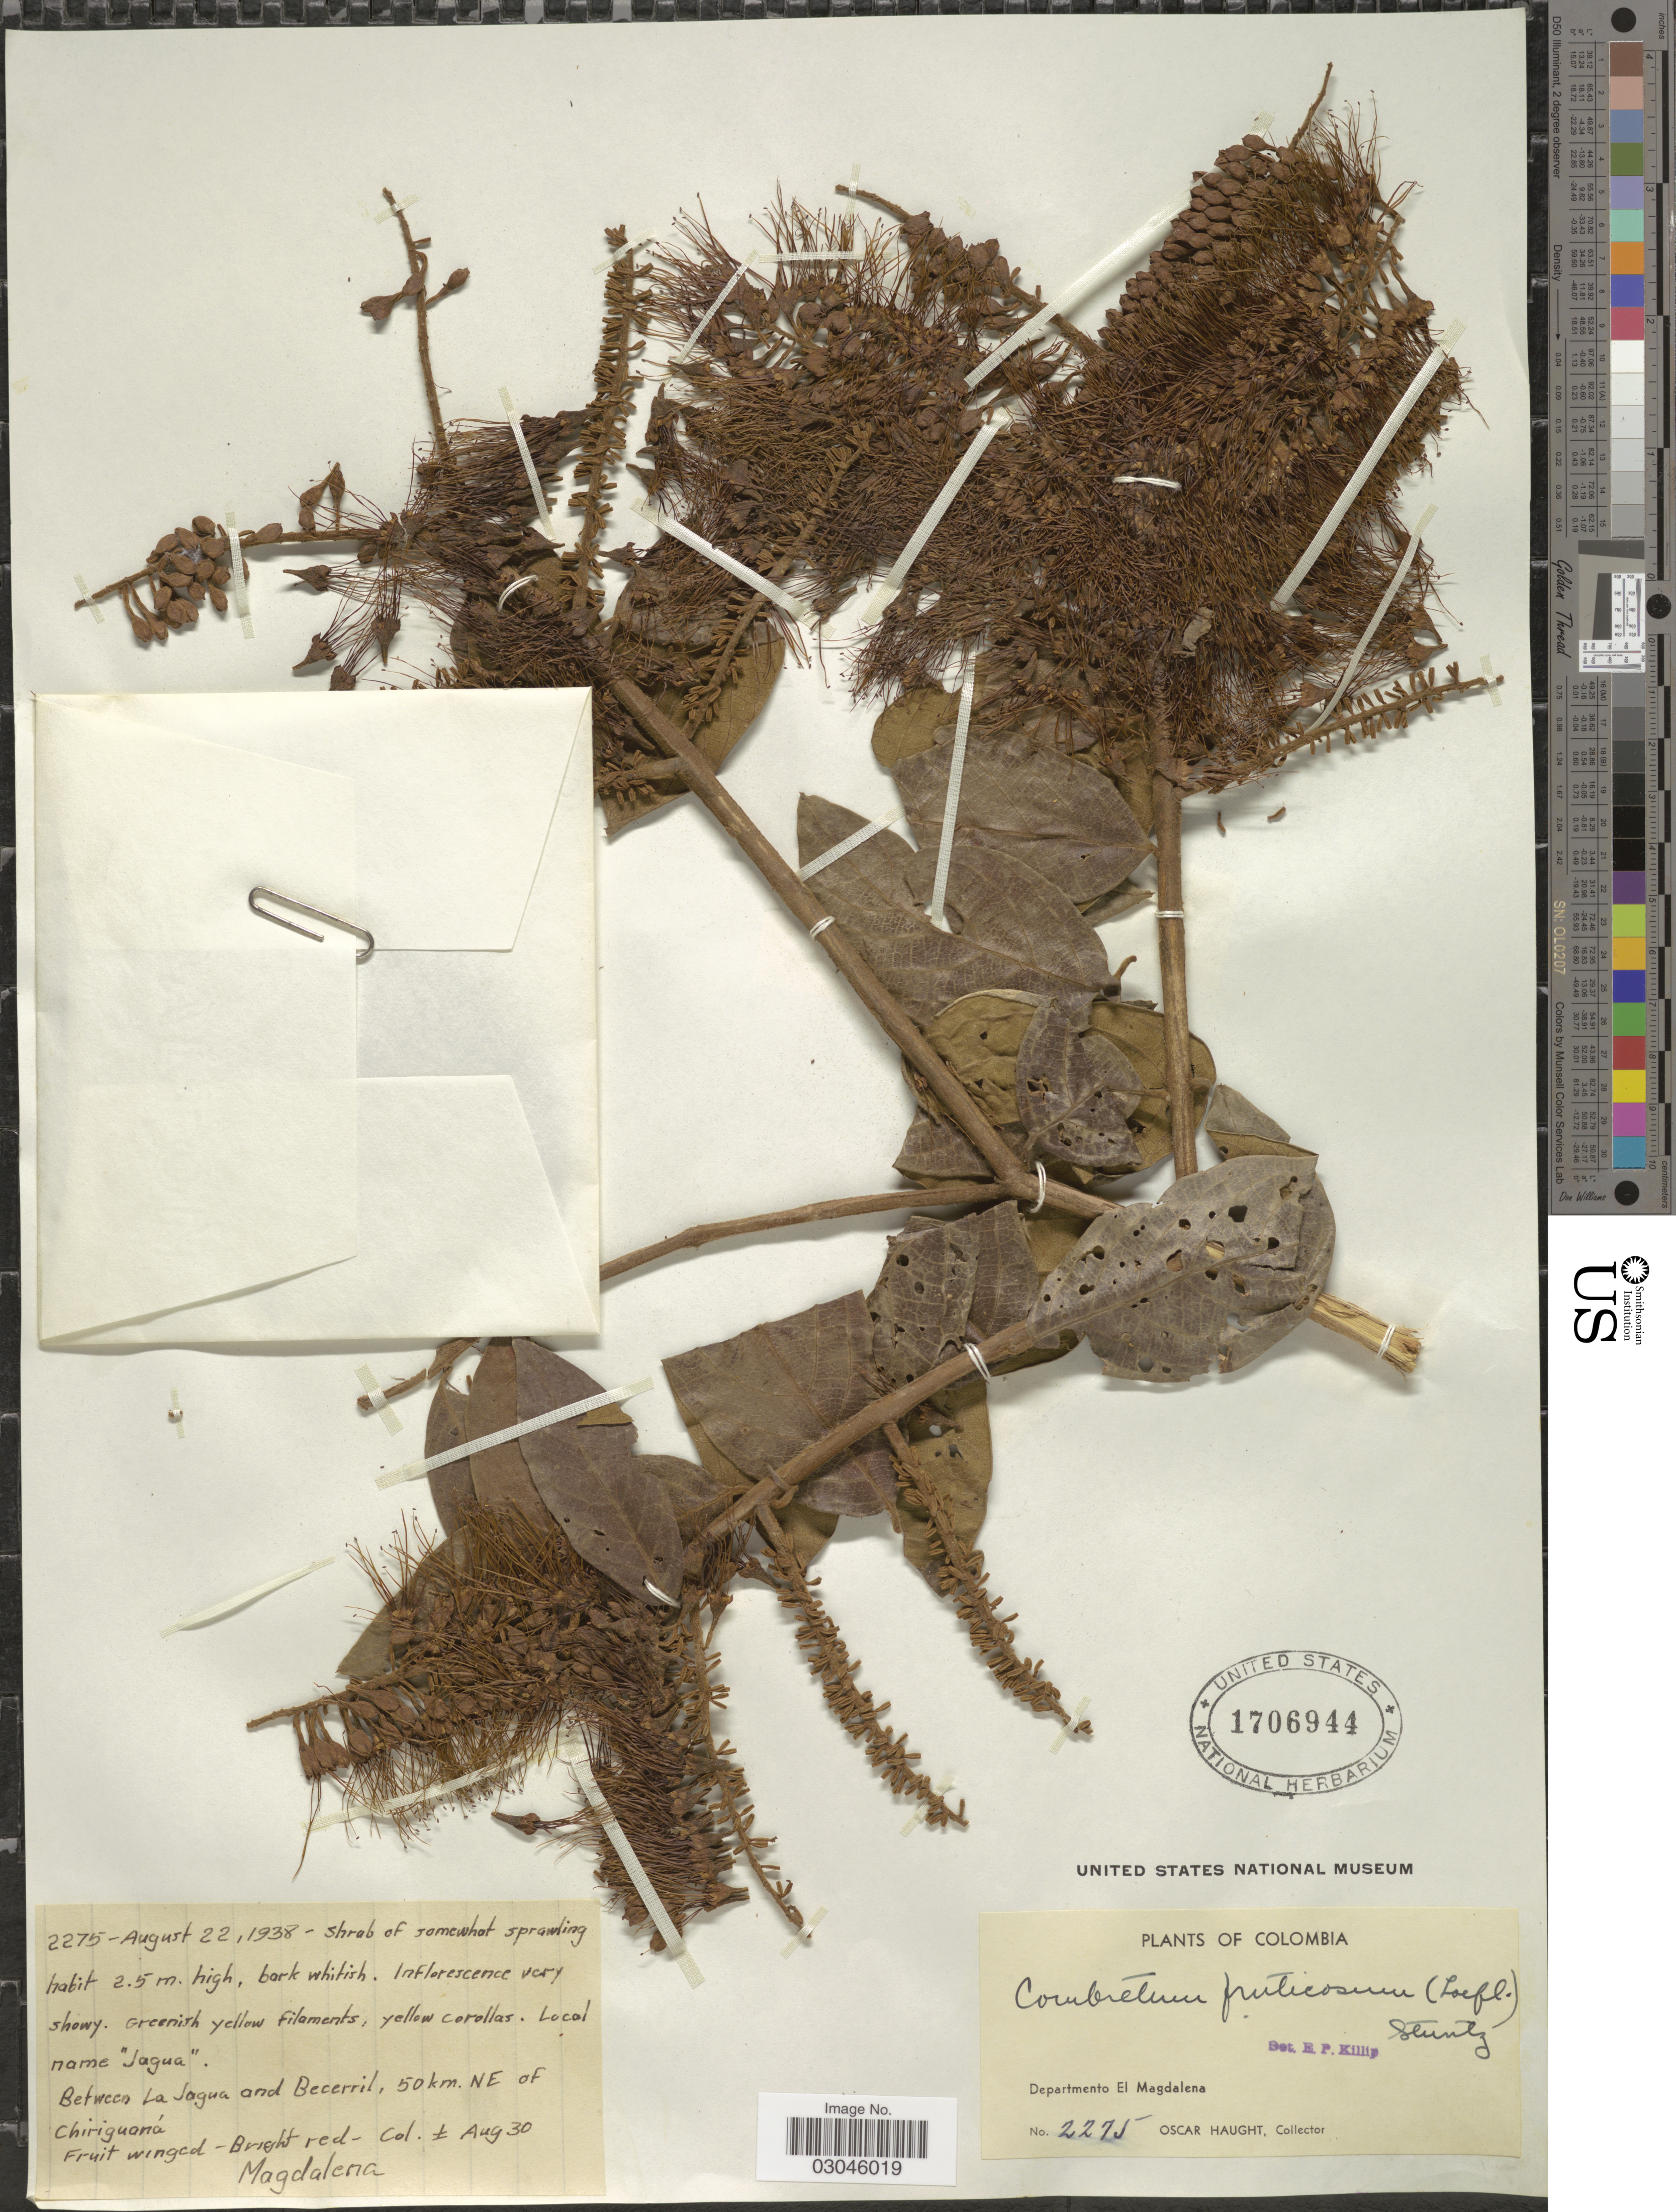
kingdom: Plantae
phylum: Tracheophyta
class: Magnoliopsida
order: Myrtales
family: Combretaceae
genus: Combretum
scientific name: Combretum fruticosum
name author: (Loefl.) Stuntz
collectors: O. L. Haught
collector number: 2275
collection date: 1938-08-22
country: Colombia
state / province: Magdalena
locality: Departamento El Magdalena. Between La Lagua and Becerril, 50 km. NE of Chiriguaná.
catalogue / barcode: US 1706944